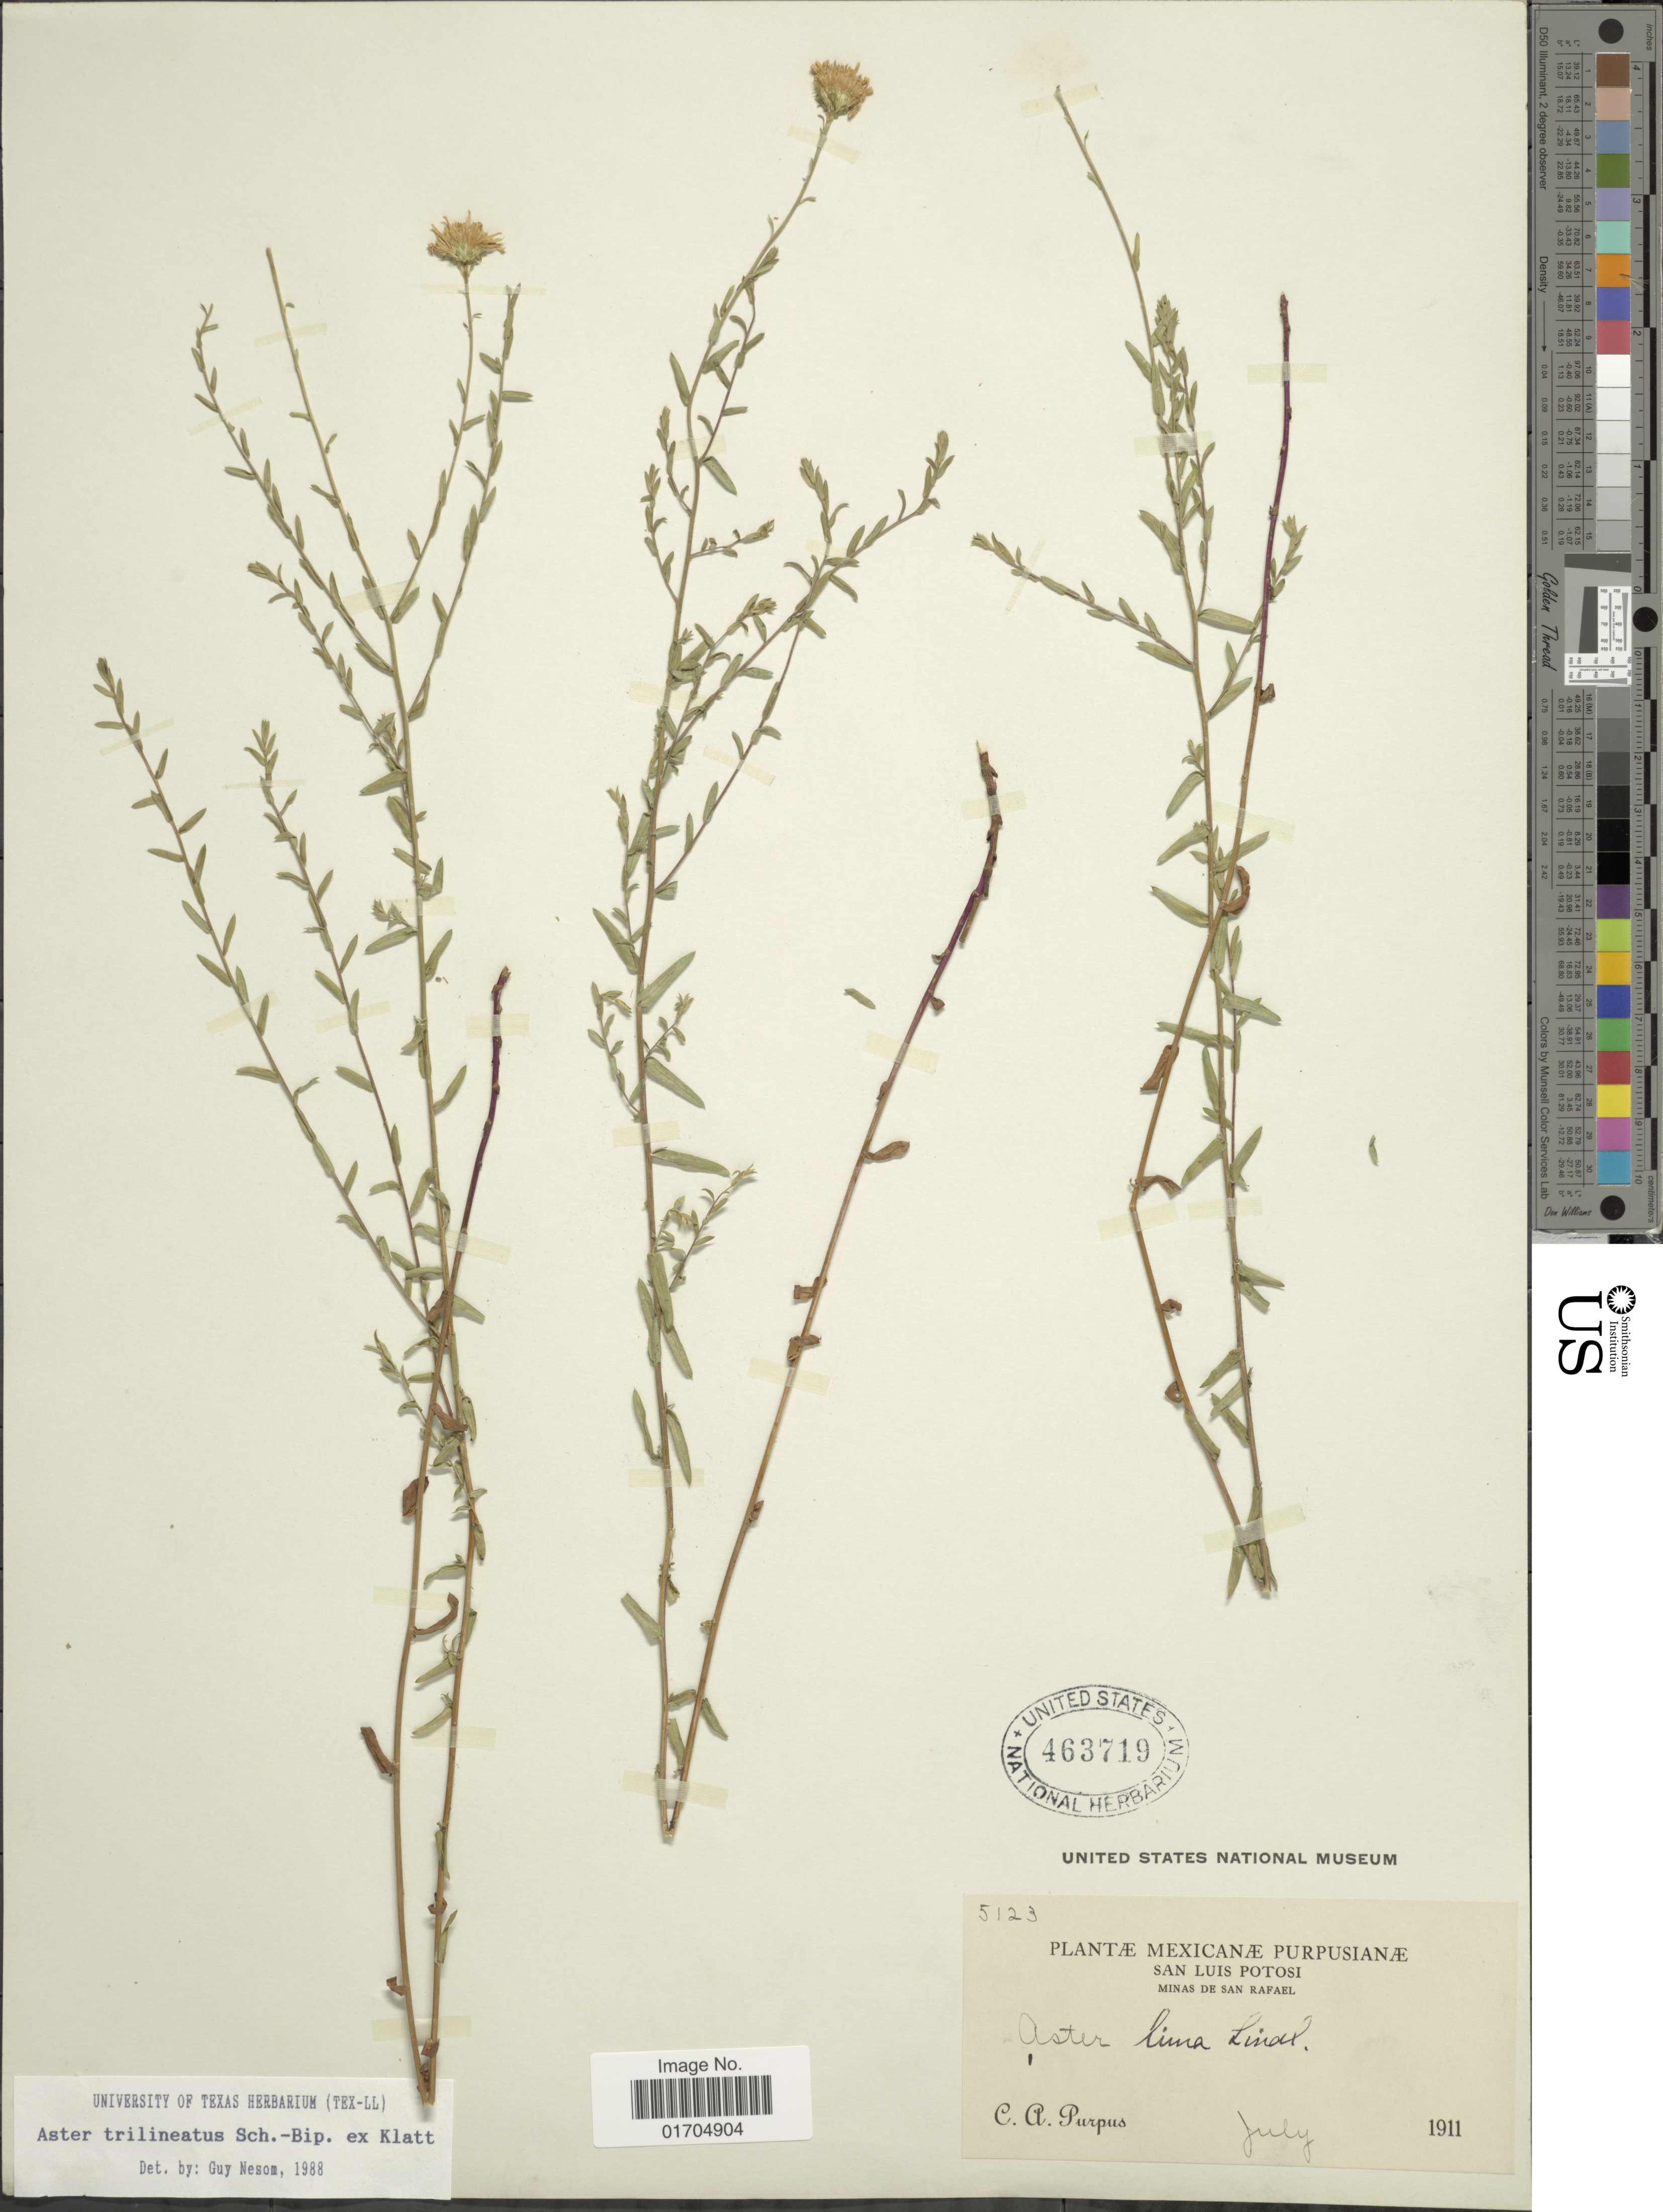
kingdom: Plantae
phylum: Tracheophyta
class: Magnoliopsida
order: Asterales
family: Asteraceae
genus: Symphyotrichum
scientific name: Symphyotrichum trilineatum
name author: (Sch. Bip. ex Klatt) G.L. Nesom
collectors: C. A. Purpus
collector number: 5123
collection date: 1911-07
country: Mexico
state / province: San Luis Potosí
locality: Minas De San Rafael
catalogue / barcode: US 463719